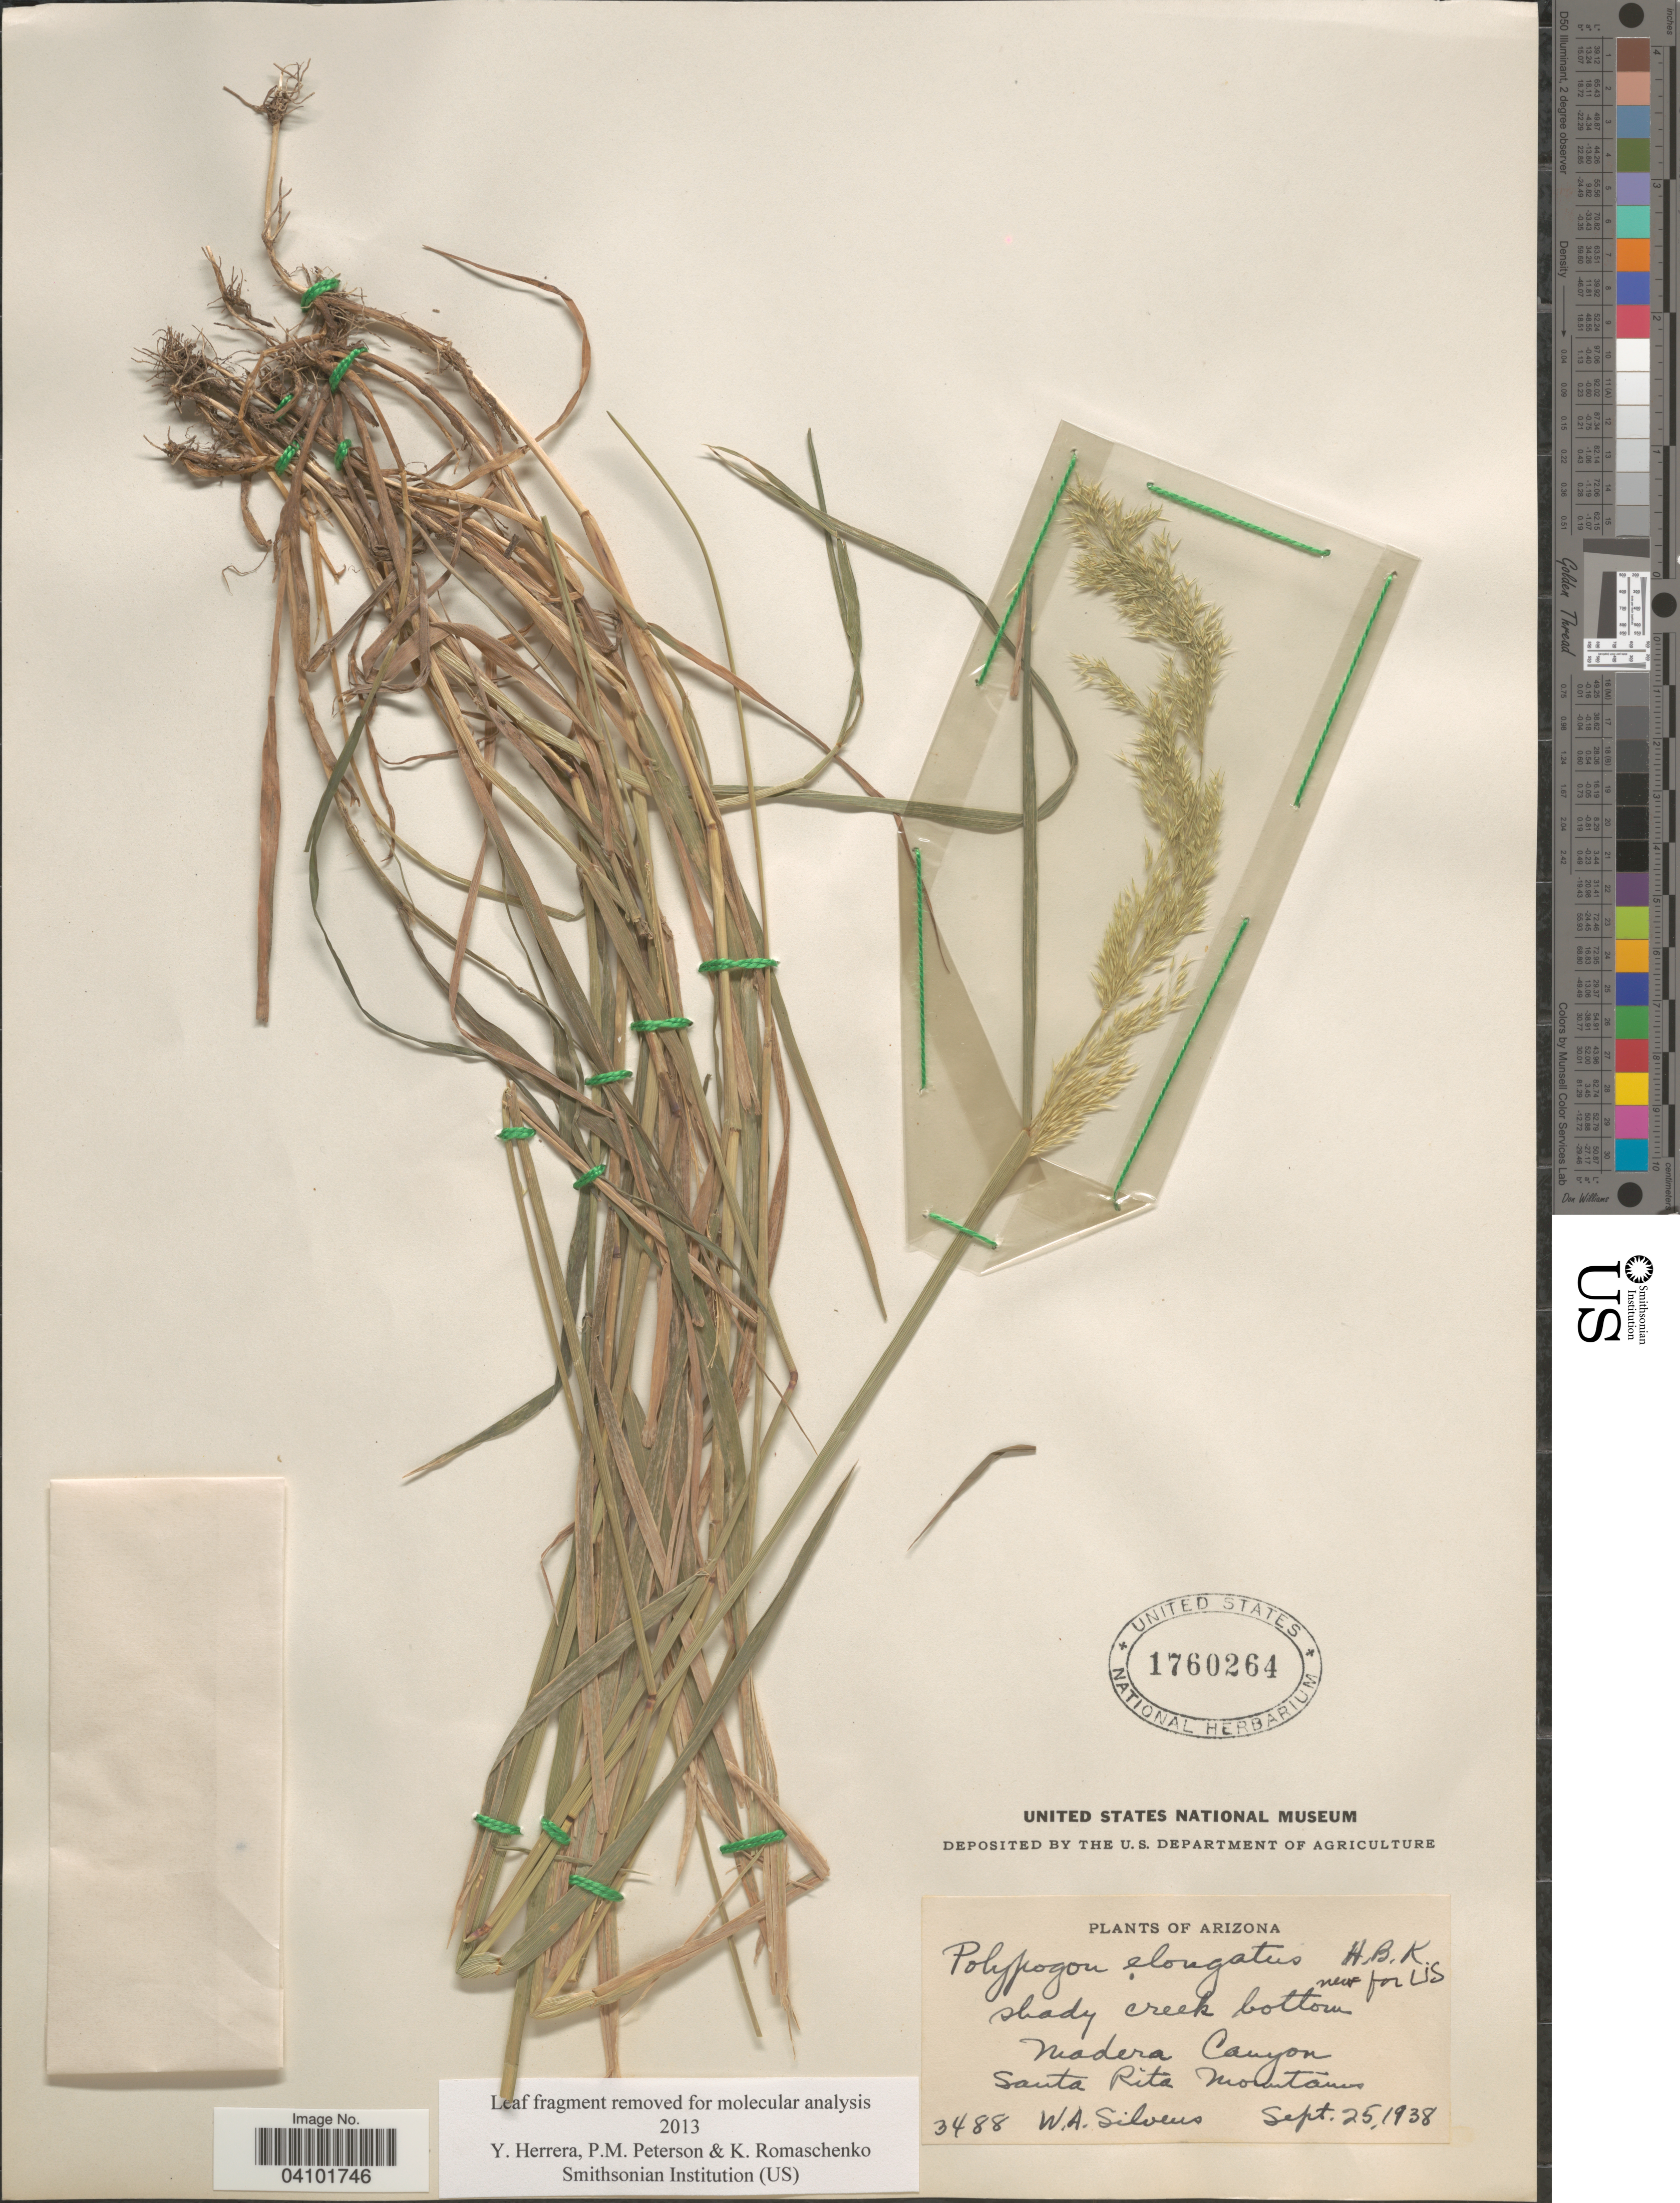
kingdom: Plantae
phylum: Tracheophyta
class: Liliopsida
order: Poales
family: Poaceae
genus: Chaetotropis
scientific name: Chaetotropis elongata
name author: (Kunth) Björkman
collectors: W. Silveus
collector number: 3488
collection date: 1938-09-25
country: United States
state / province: Arizona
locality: Madera Canyon, Santa Rita Mountains.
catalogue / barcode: US 1760264